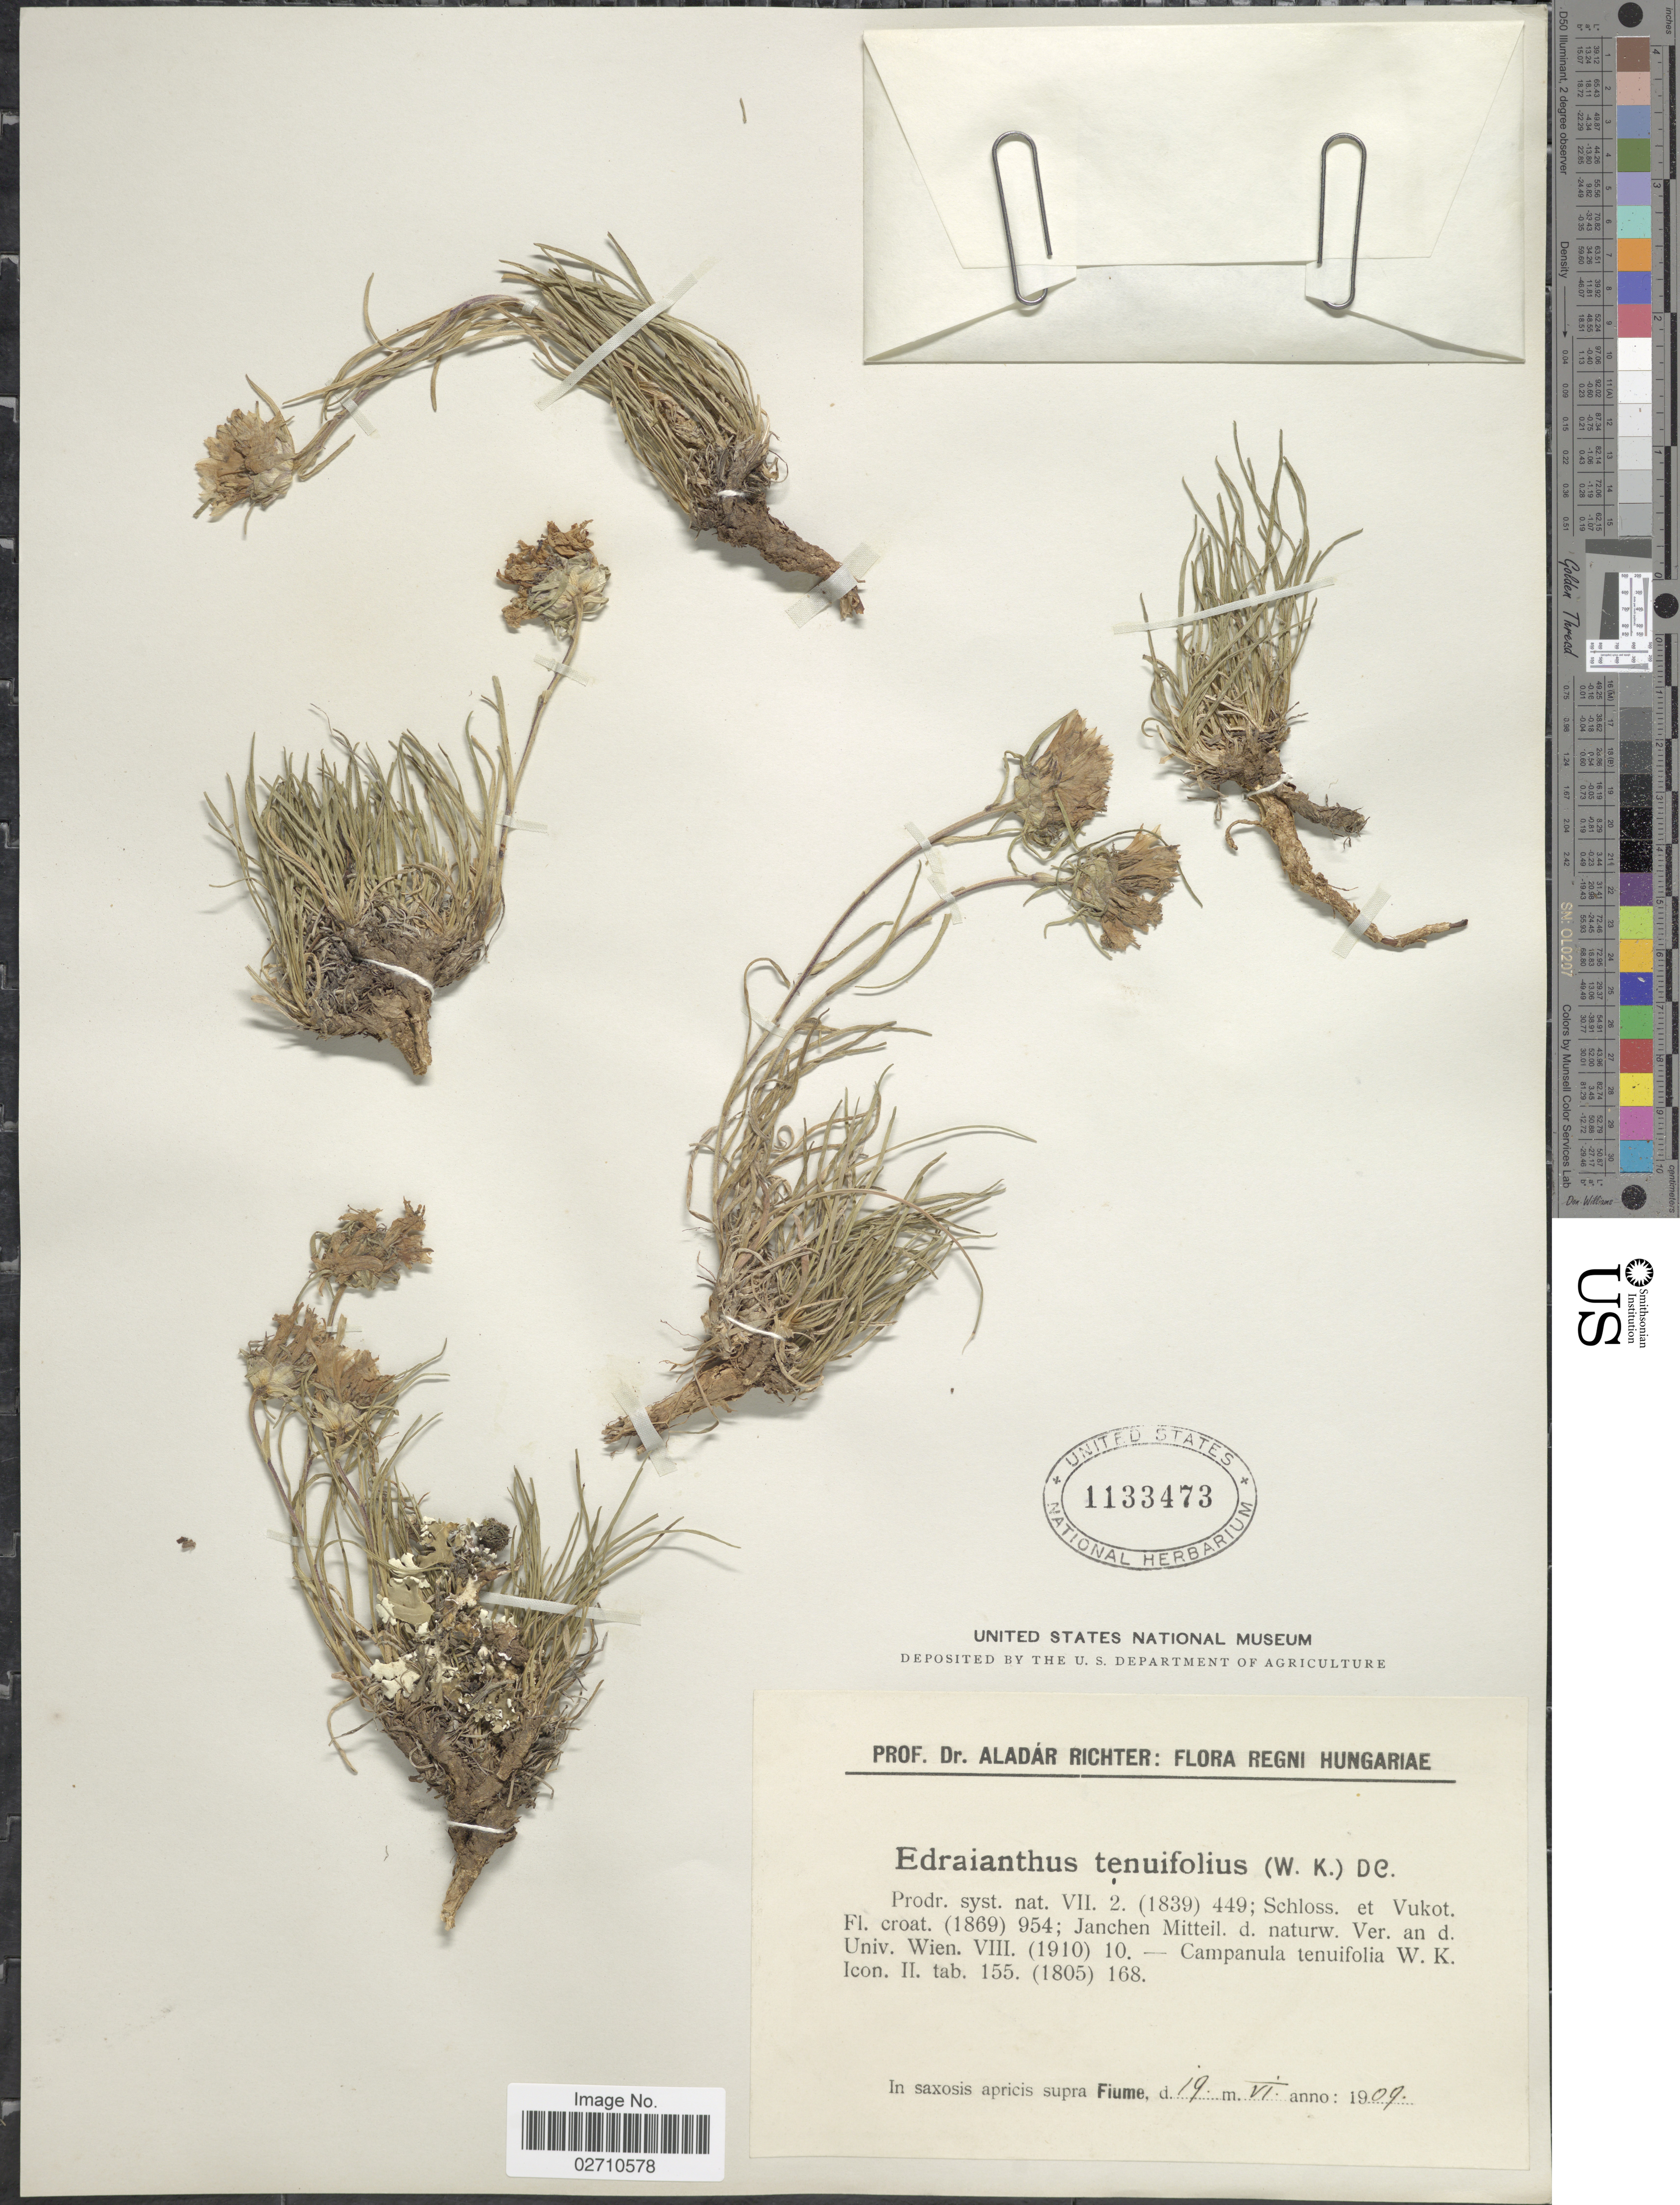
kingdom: Plantae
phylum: Tracheophyta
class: Magnoliopsida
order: Asterales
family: Campanulaceae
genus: Edraianthus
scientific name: Edraianthus tenuifolius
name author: (A. DC.) A. DC.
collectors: A. Richter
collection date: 1909-06-19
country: Hungary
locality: Regni Hungariae, In saxosis apricis supra Fiume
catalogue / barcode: US 1133473